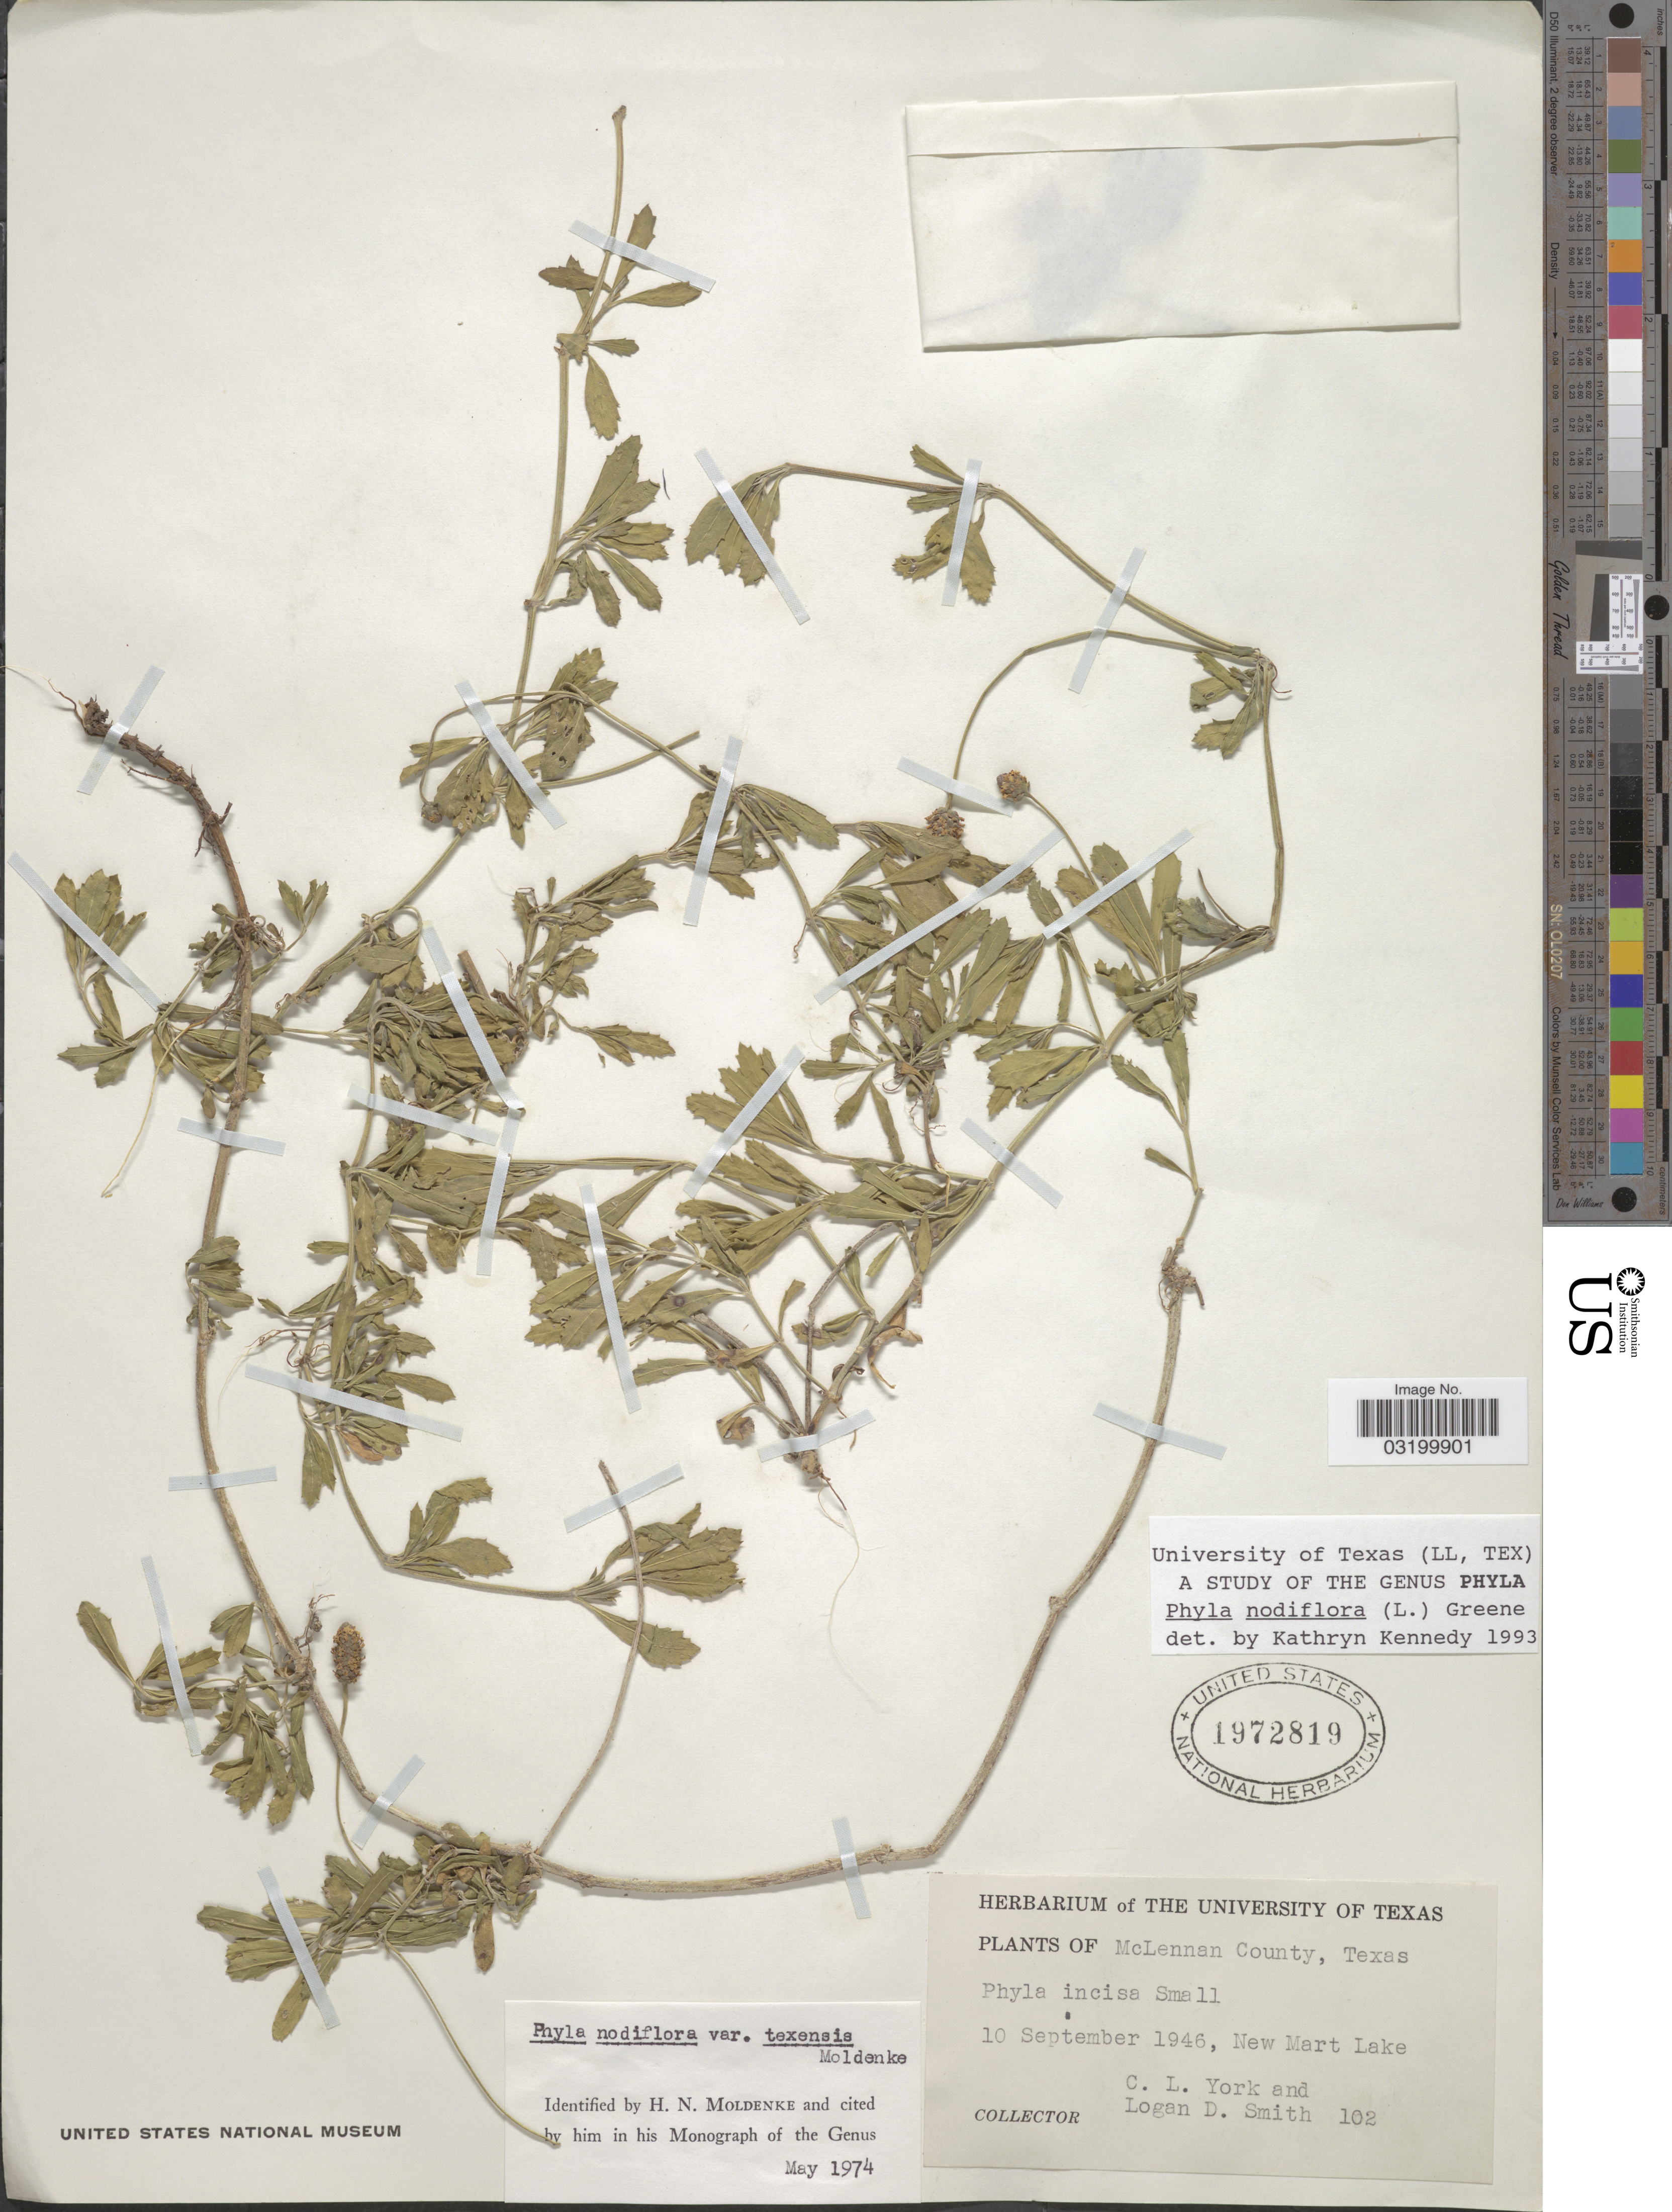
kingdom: Plantae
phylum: Tracheophyta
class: Magnoliopsida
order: Lamiales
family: Verbenaceae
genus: Phyla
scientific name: Phyla nodiflora var. nodiflora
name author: (L.) Greene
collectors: C. L. York & L. Smith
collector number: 102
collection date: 1946-09-10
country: United States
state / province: Texas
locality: McLennan County. New Mart Lake.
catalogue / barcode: US 1972819